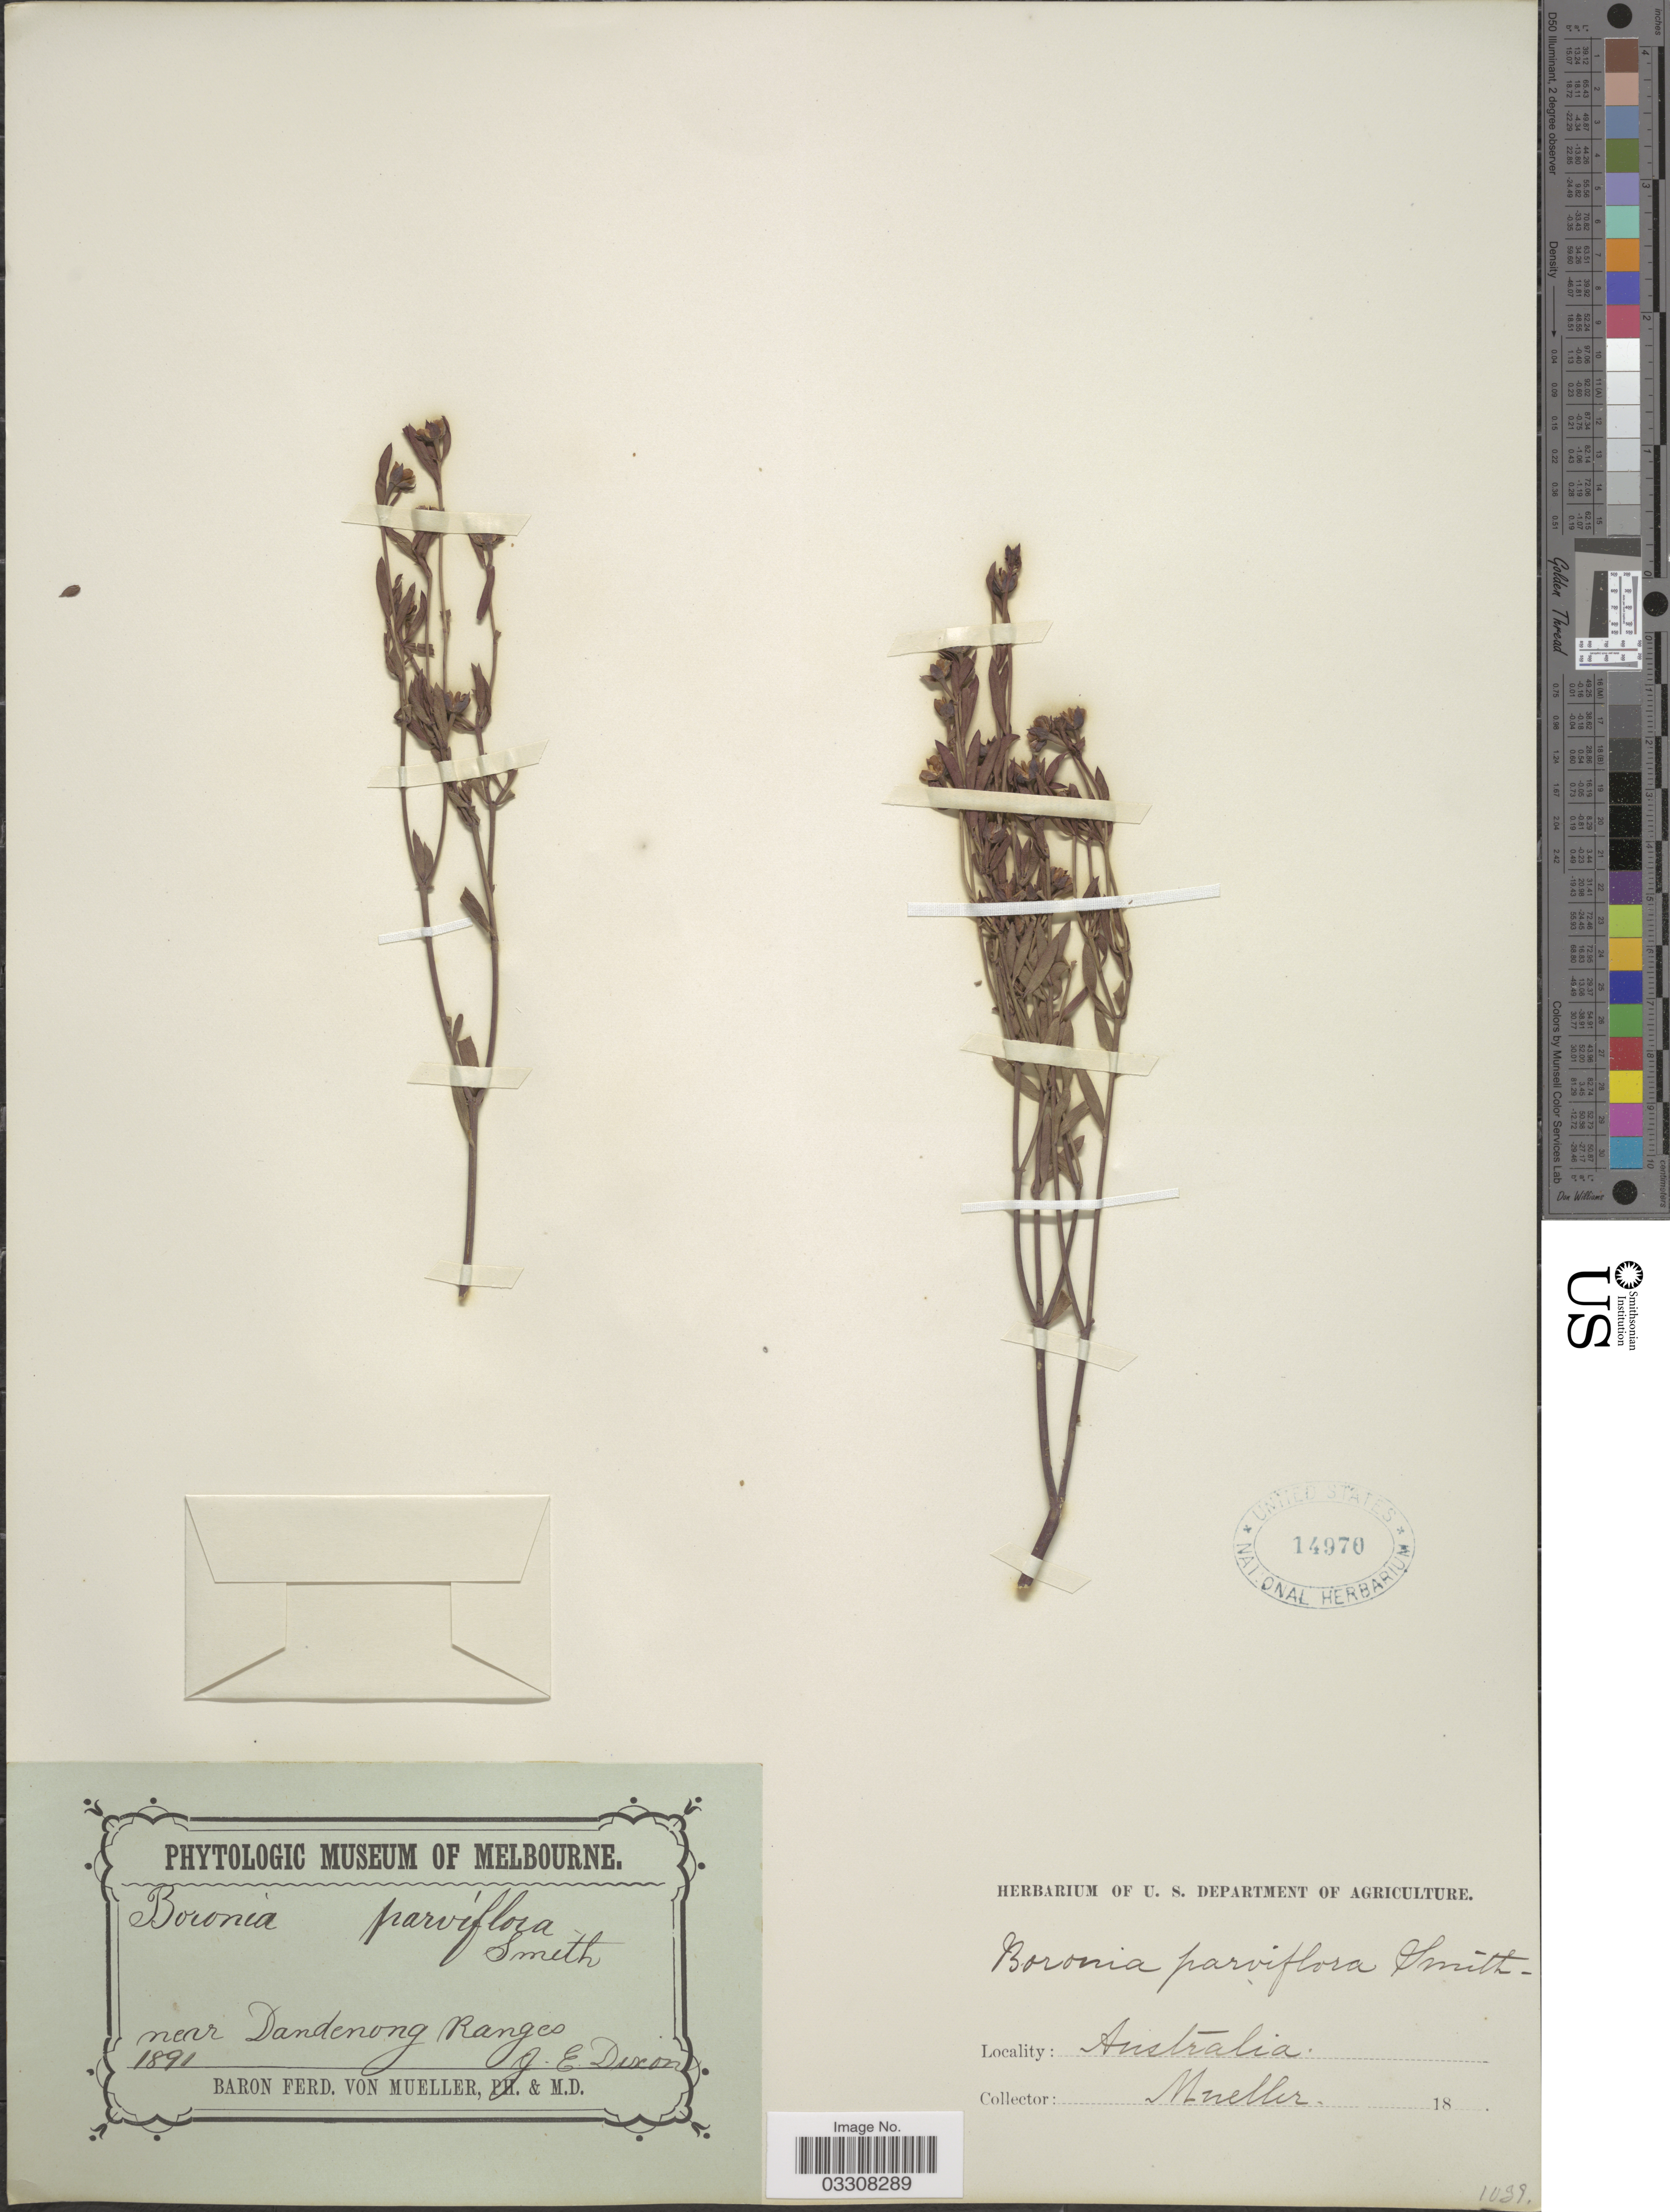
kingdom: Plantae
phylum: Tracheophyta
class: Magnoliopsida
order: Sapindales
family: Rutaceae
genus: Boronia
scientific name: Boronia parviflora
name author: Sm.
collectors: J. Dixon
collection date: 1891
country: Australia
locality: Near Dandenong Ranges.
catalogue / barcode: US 14970